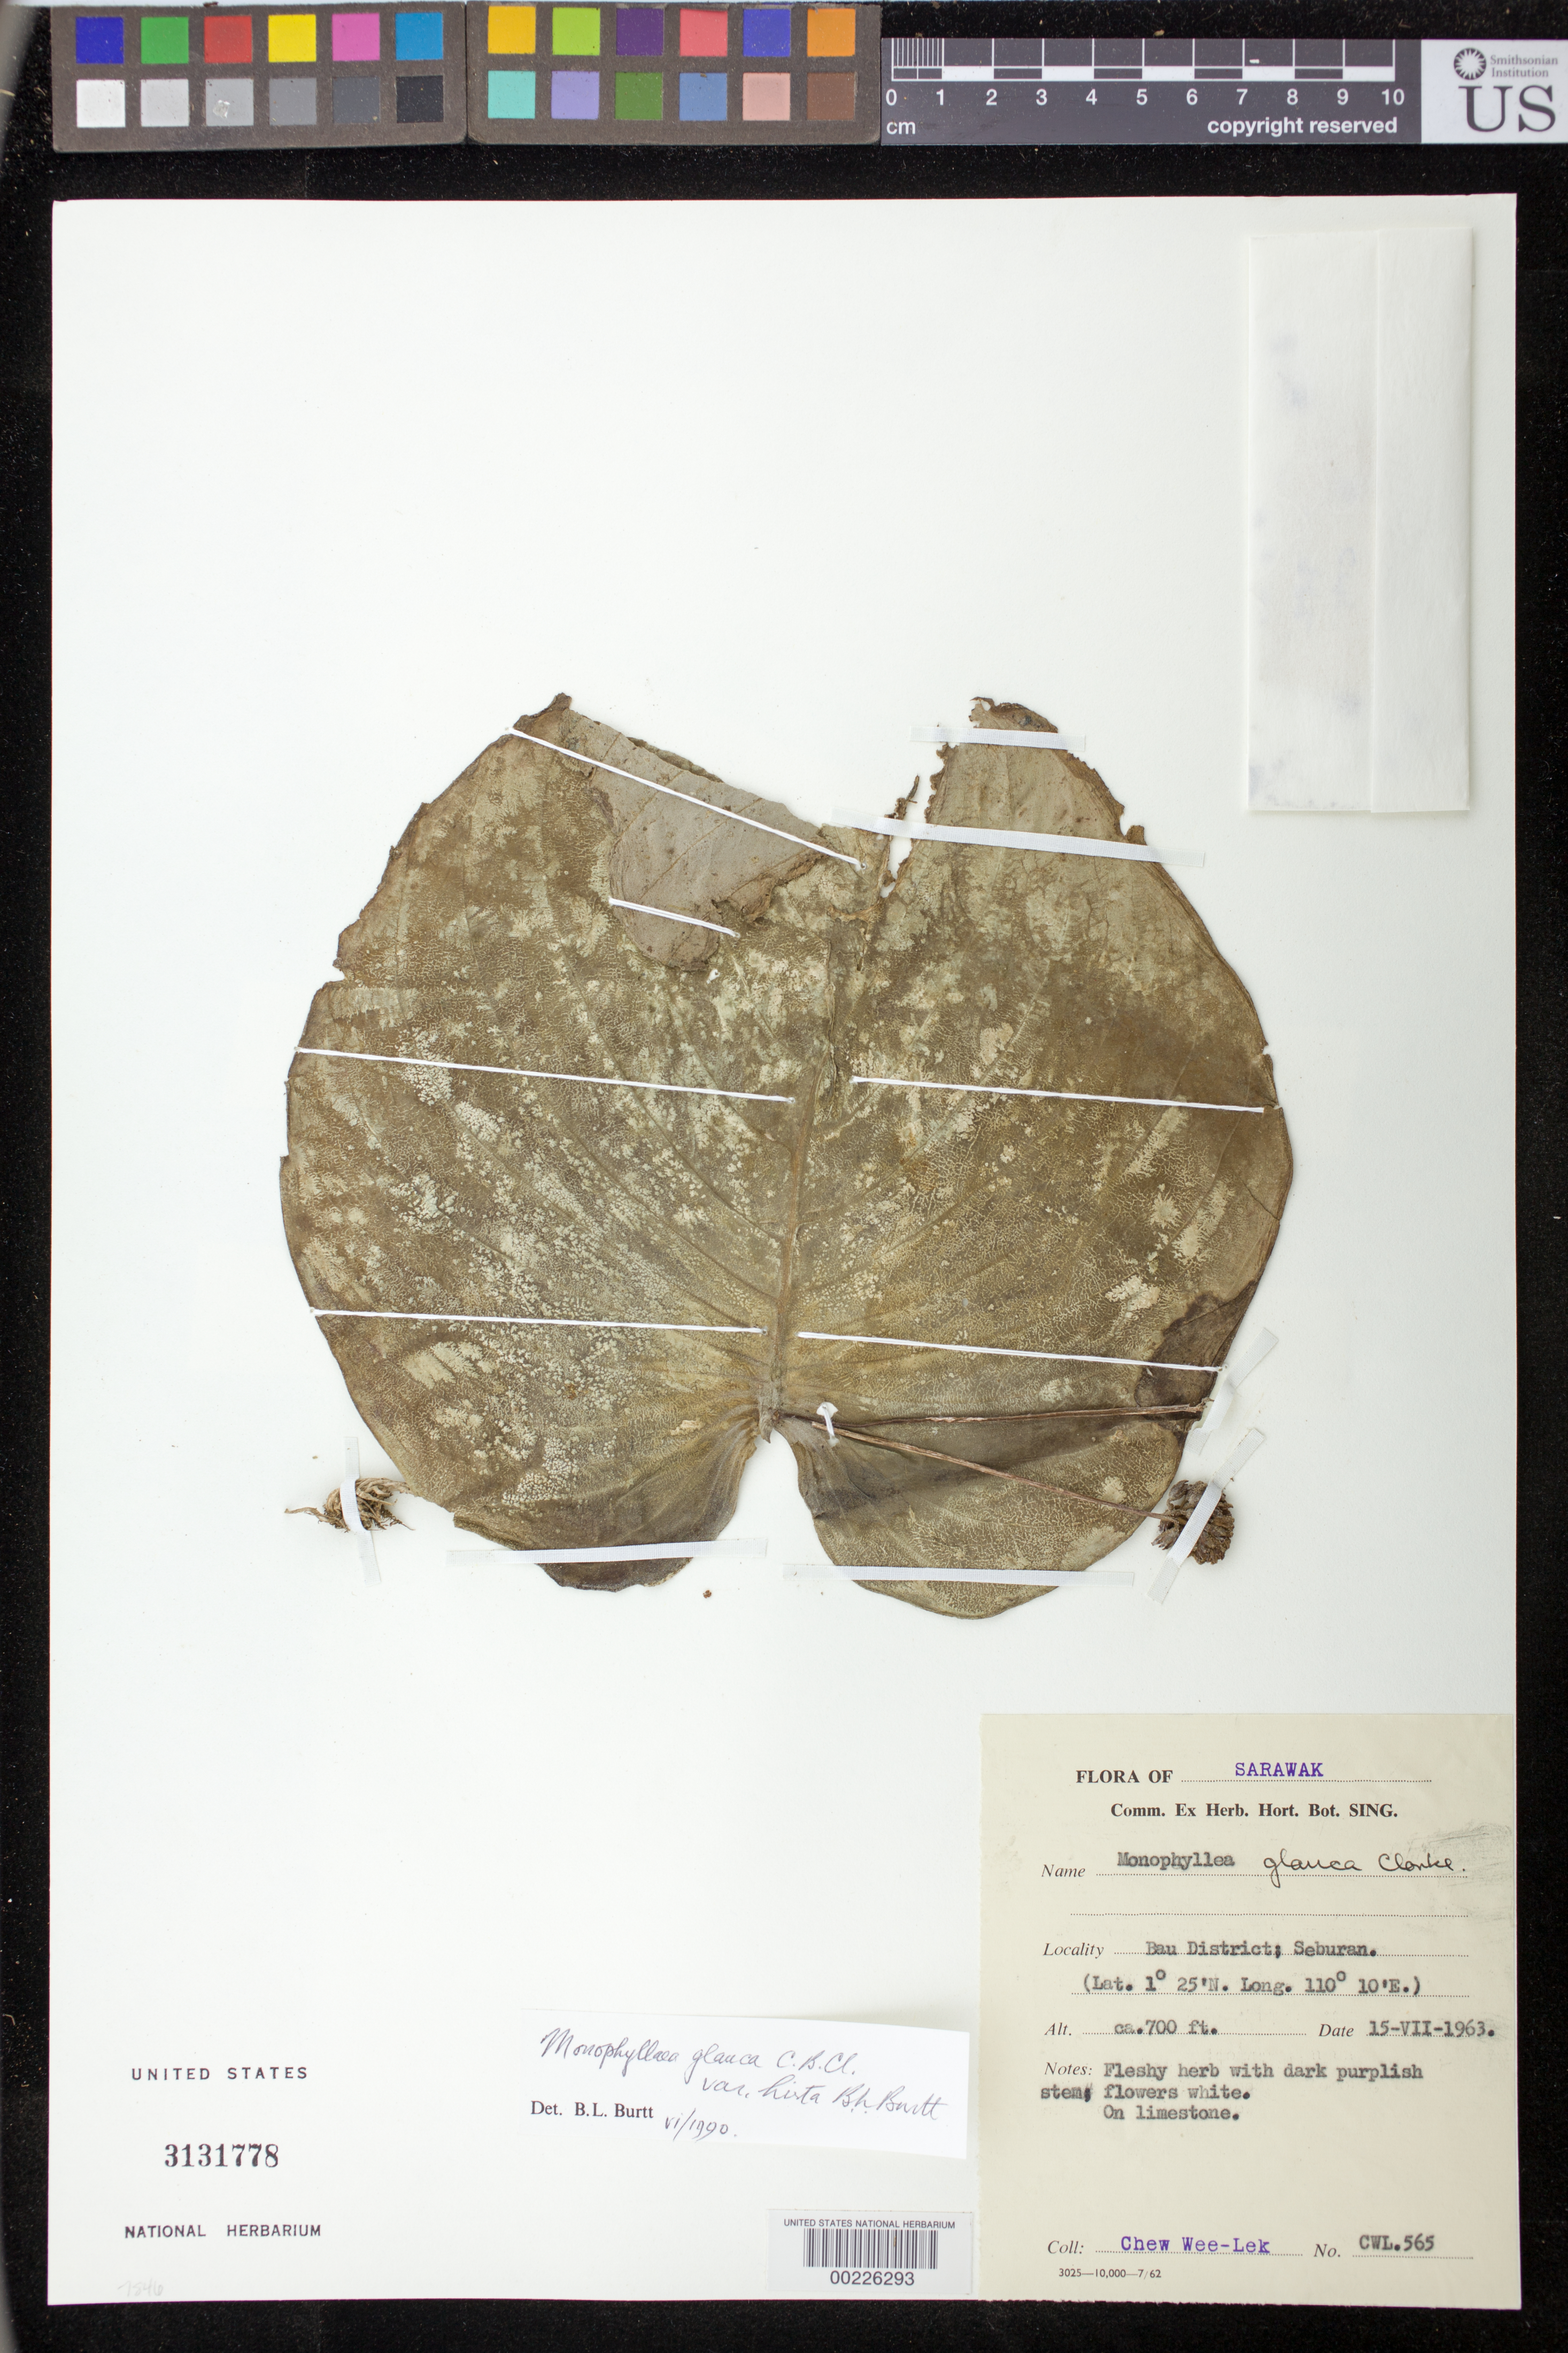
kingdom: Plantae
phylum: Tracheophyta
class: Magnoliopsida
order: Lamiales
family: Gesneriaceae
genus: Monophyllaea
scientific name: Monophyllaea glauca var. hirta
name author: B.L. Burtt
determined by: Burtt, B. L.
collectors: C. Wee-Lek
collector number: CWL. 565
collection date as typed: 15 Jul 1963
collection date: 1963-07-15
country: Malaysia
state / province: Sarawak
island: Borneo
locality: Bau dist, seburan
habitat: On limestone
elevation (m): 213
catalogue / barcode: US 3131778